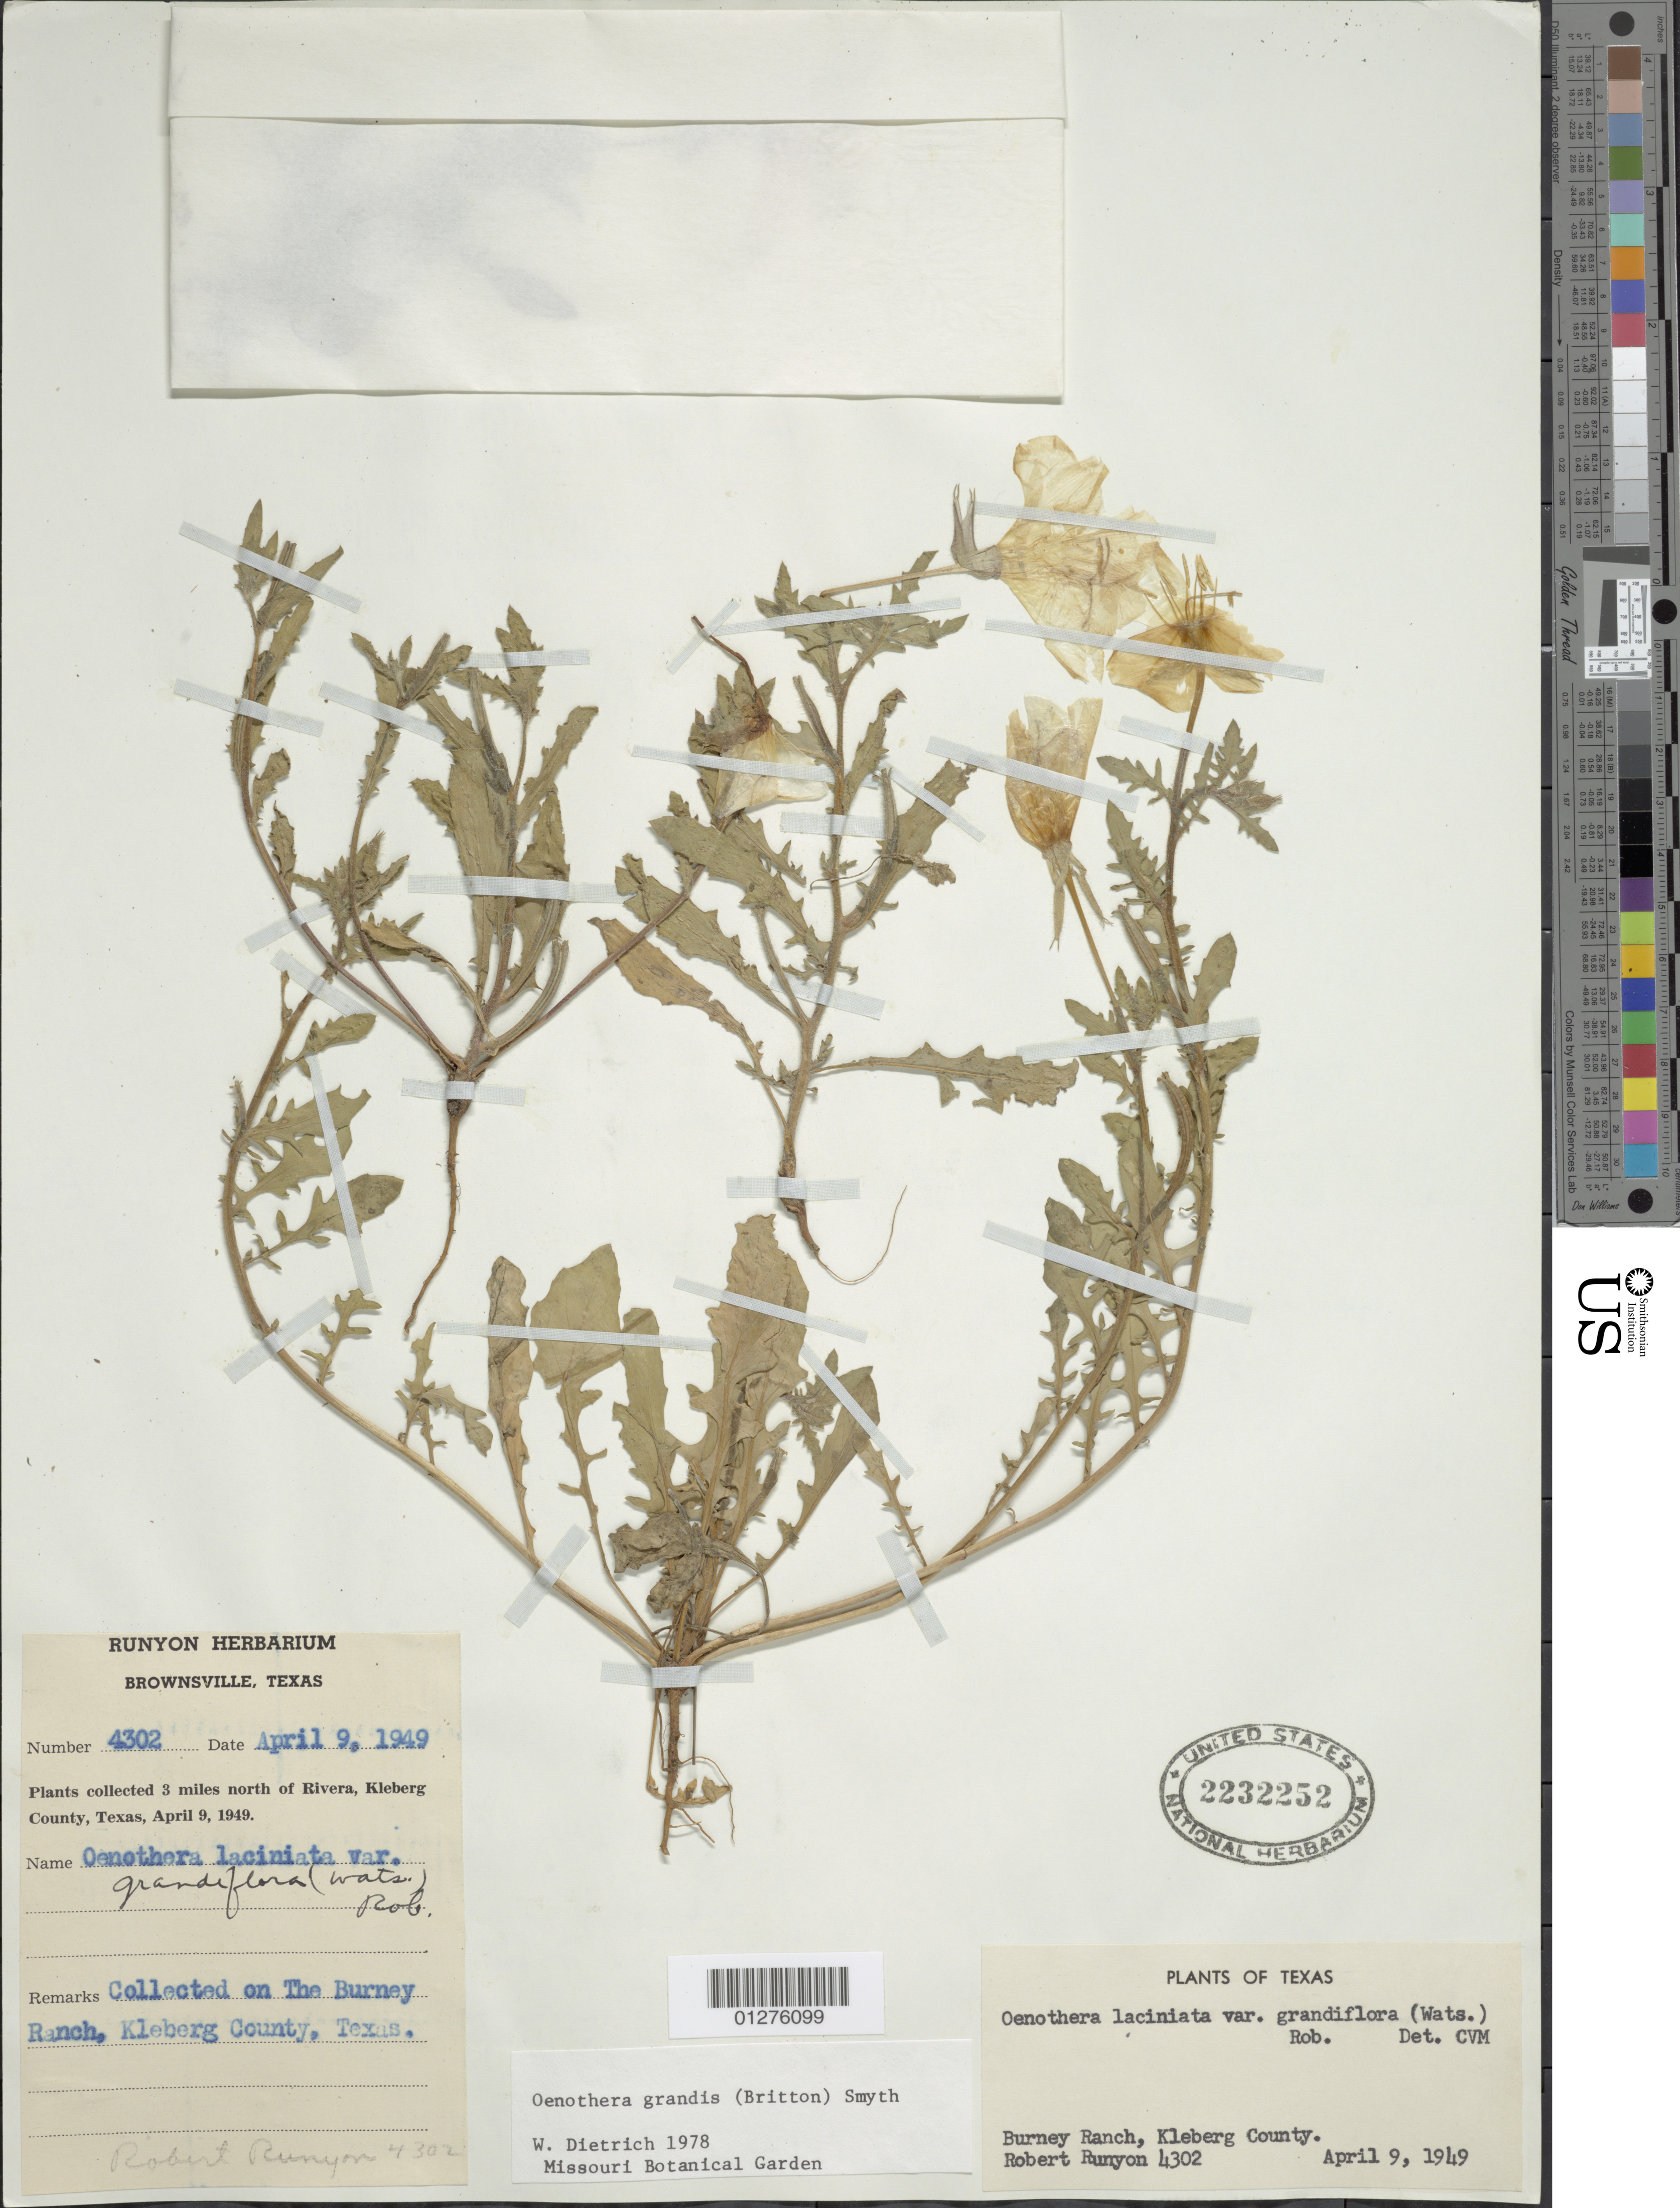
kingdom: Plantae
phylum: Tracheophyta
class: Magnoliopsida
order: Myrtales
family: Onagraceae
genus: Oenothera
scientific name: Oenothera grandis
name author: (Britton) Smyth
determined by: Dietrich, W.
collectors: R. Runyon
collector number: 4302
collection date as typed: April 9, 1949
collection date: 1949-04-09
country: United States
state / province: Texas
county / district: Kleberg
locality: The Burney Ranch, 3 miles north of Rivera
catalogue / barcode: US 2232252